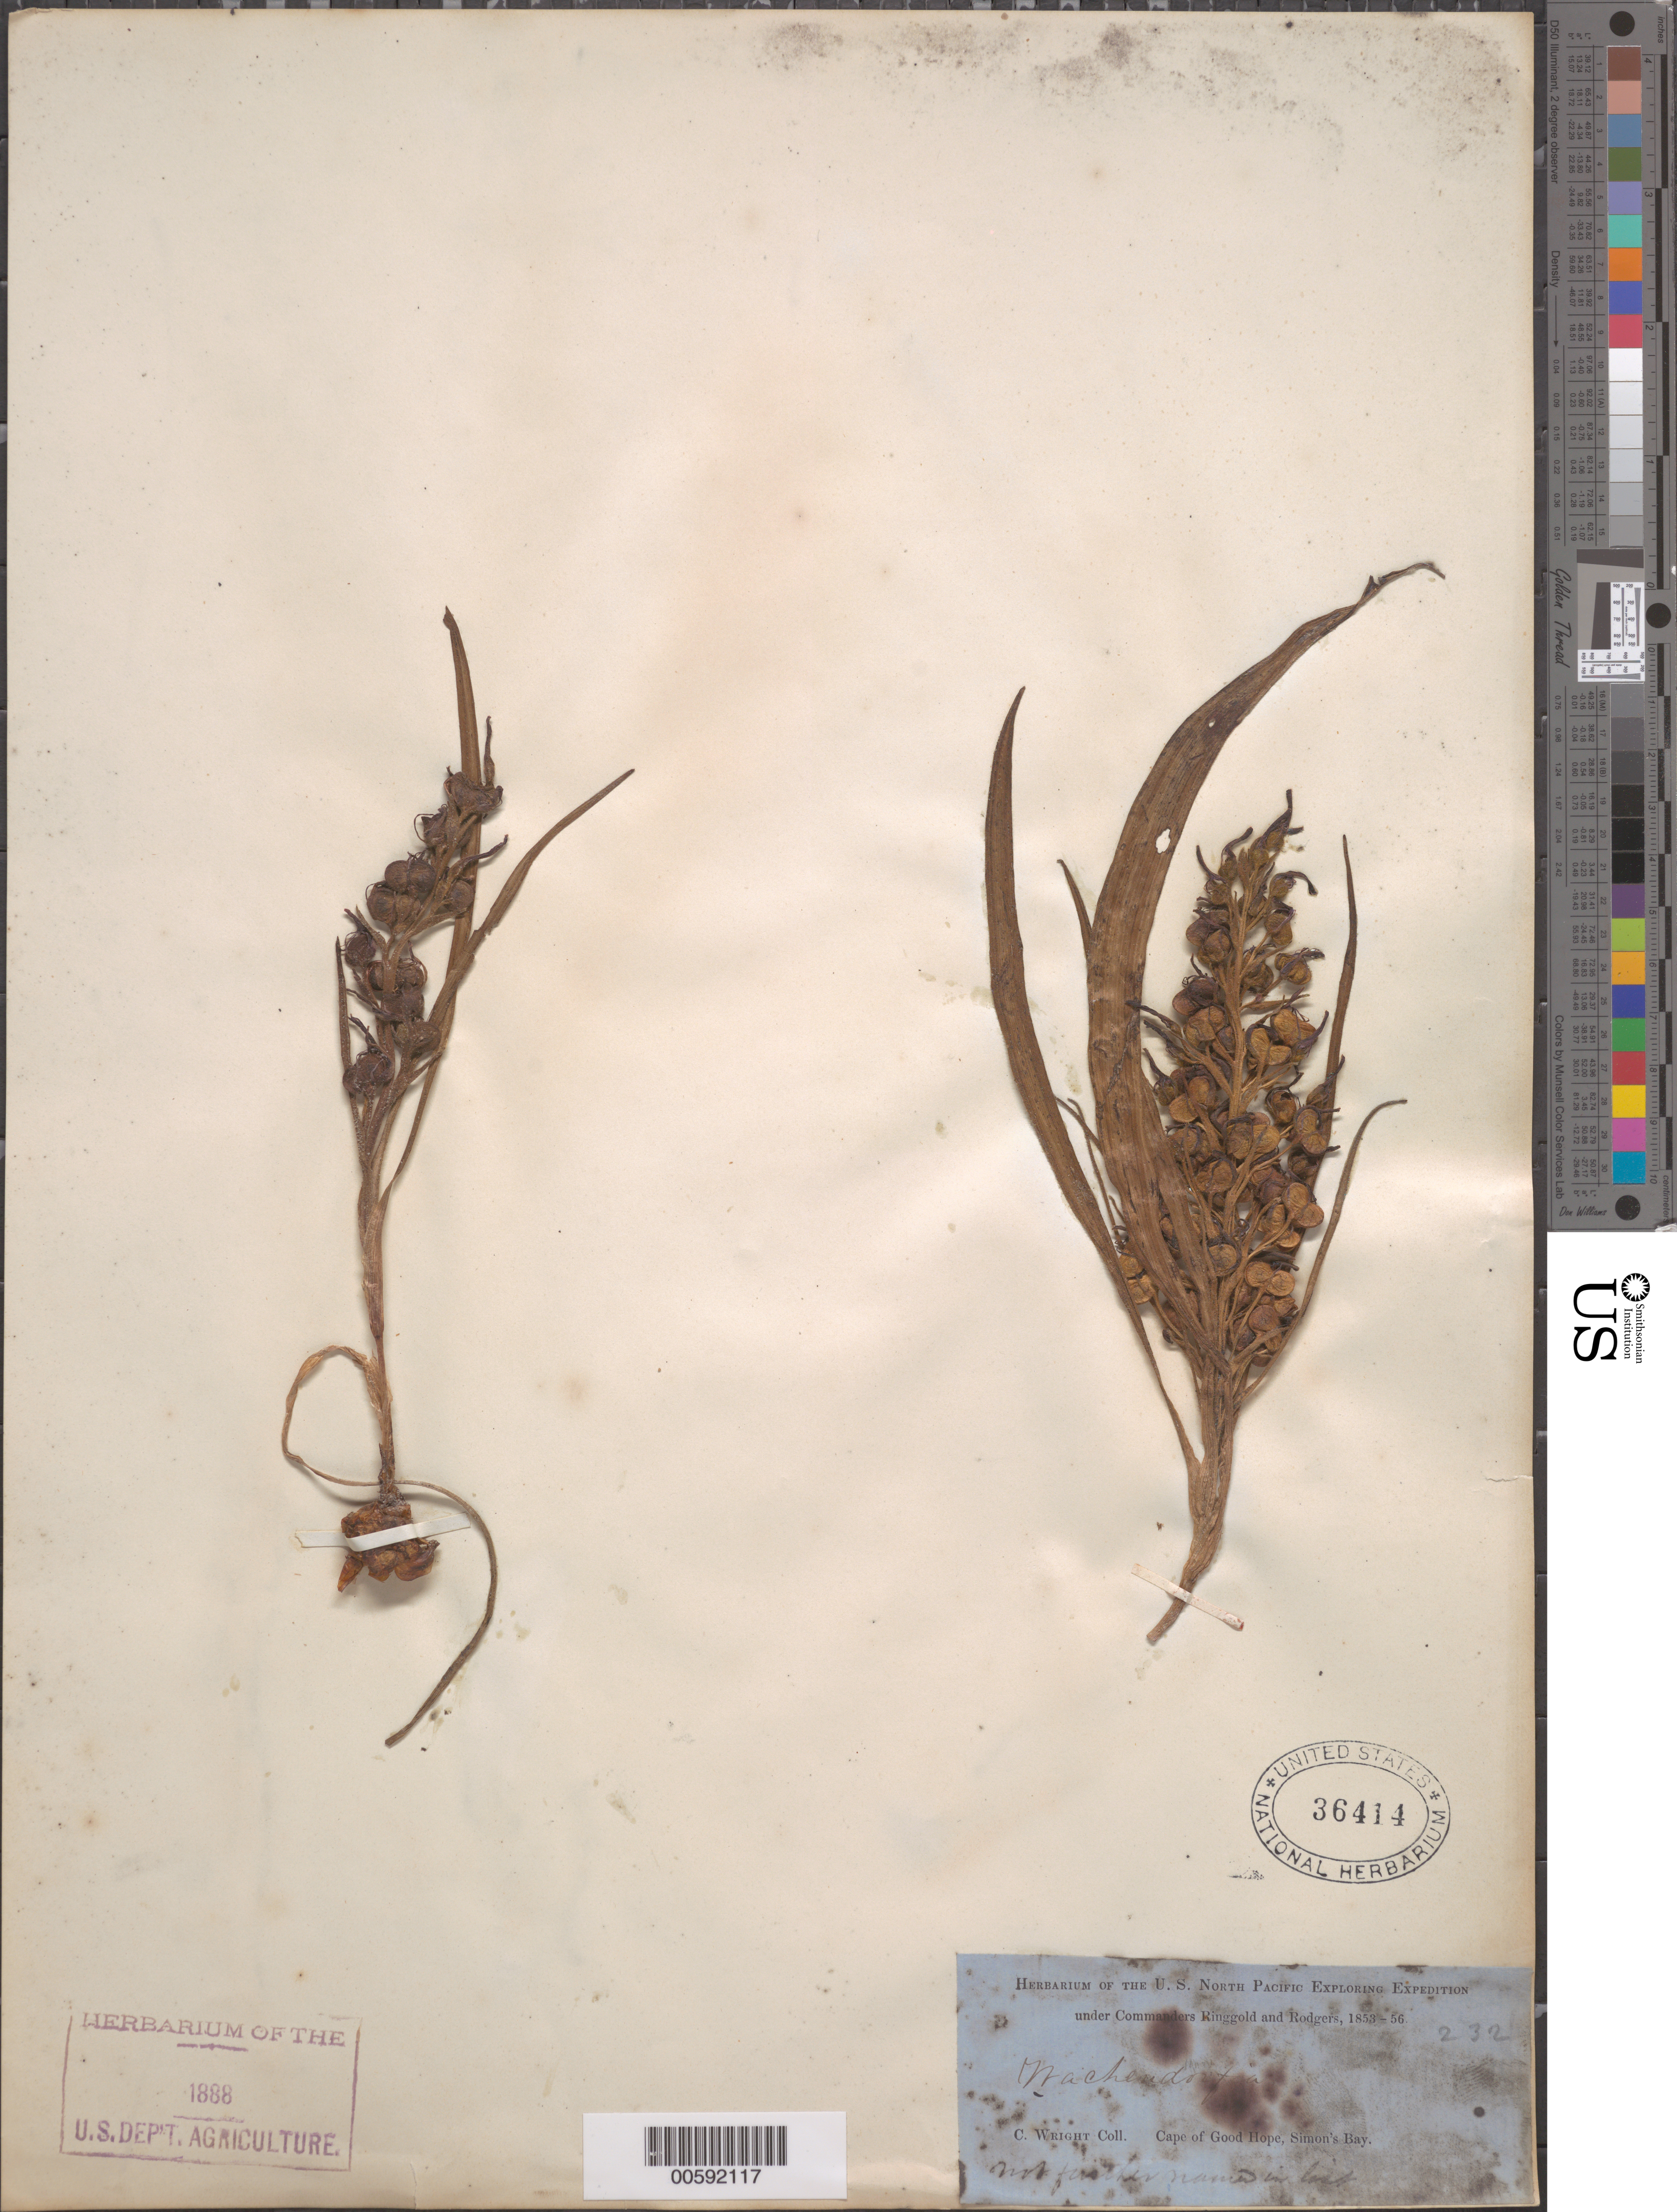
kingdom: Plantae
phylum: Tracheophyta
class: Liliopsida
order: Commelinales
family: Haemodoraceae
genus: Wachendorfia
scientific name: Wachendorfia sp.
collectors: C. Wright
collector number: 232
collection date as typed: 1853 to -- --- 1856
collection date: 1853/1856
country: South Africa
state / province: Western Cape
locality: Cape of Good Hope, Simon's Bay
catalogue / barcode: US 36414